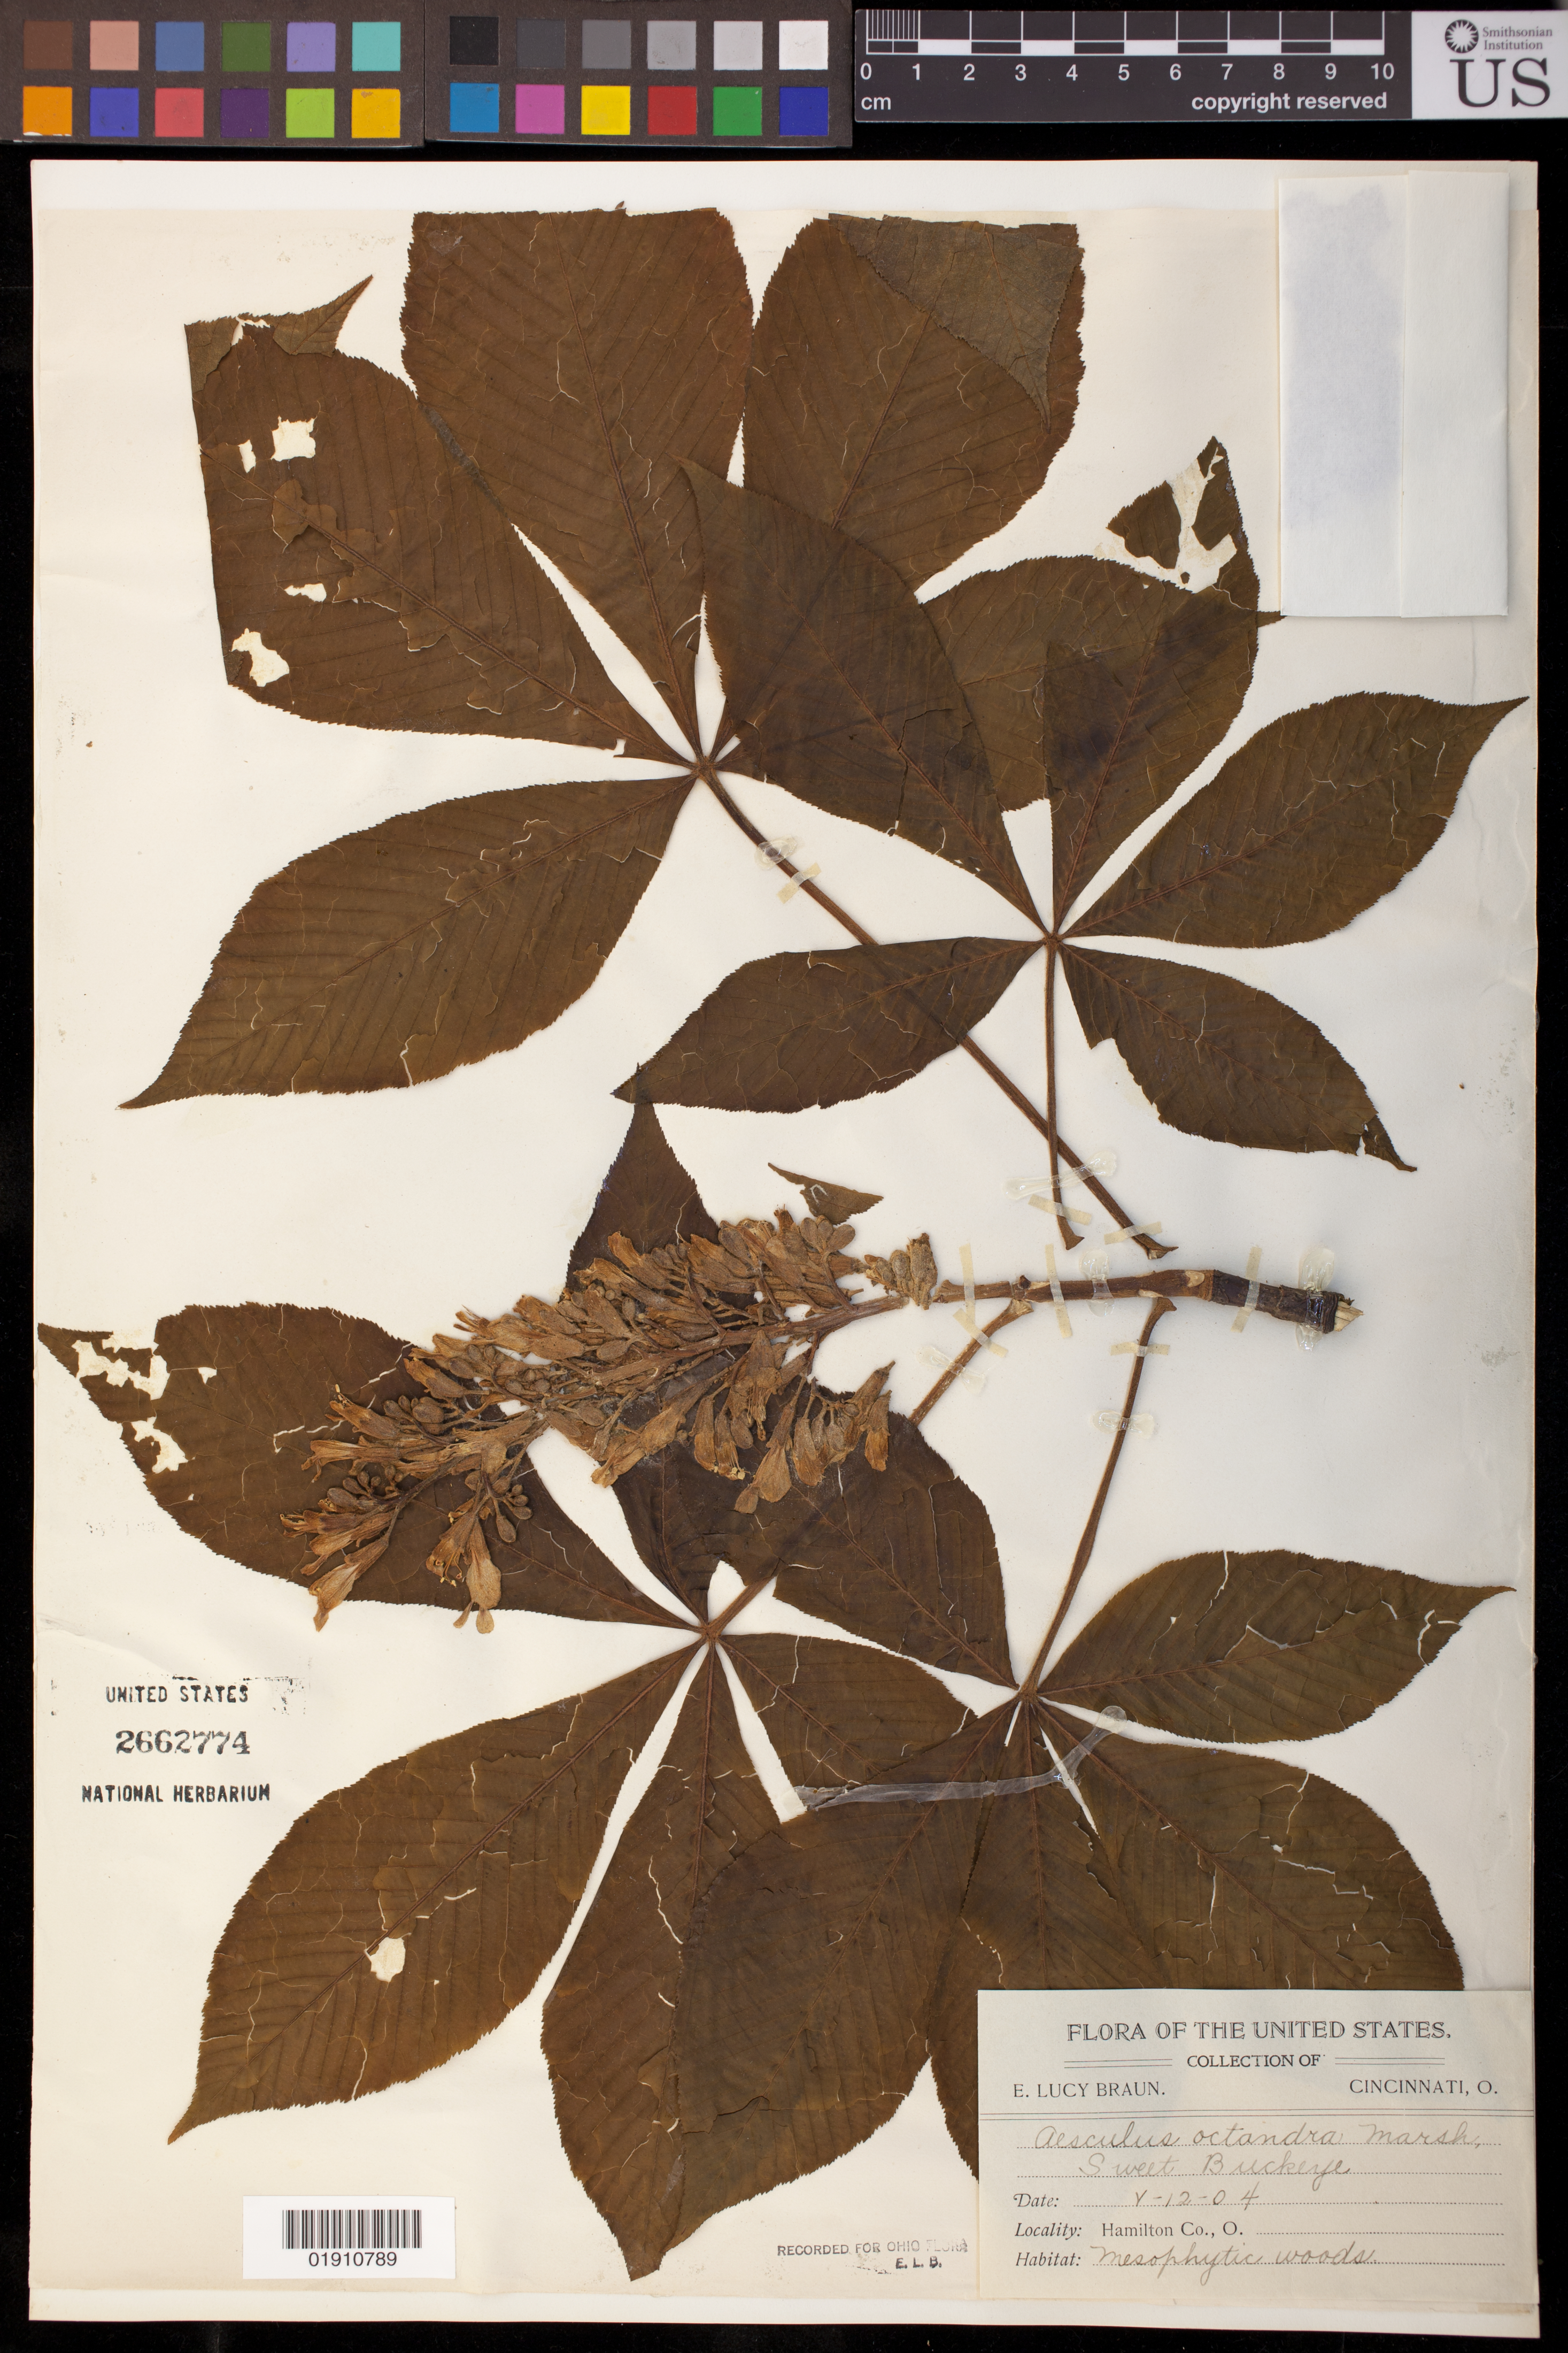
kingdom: Plantae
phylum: Tracheophyta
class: Magnoliopsida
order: Sapindales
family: Sapindaceae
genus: Aesculus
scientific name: Aesculus octandra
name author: Marshall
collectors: E. L. Braun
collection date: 1904-05-12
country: United States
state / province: Ohio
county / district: Hamilton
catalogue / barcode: US 2662774